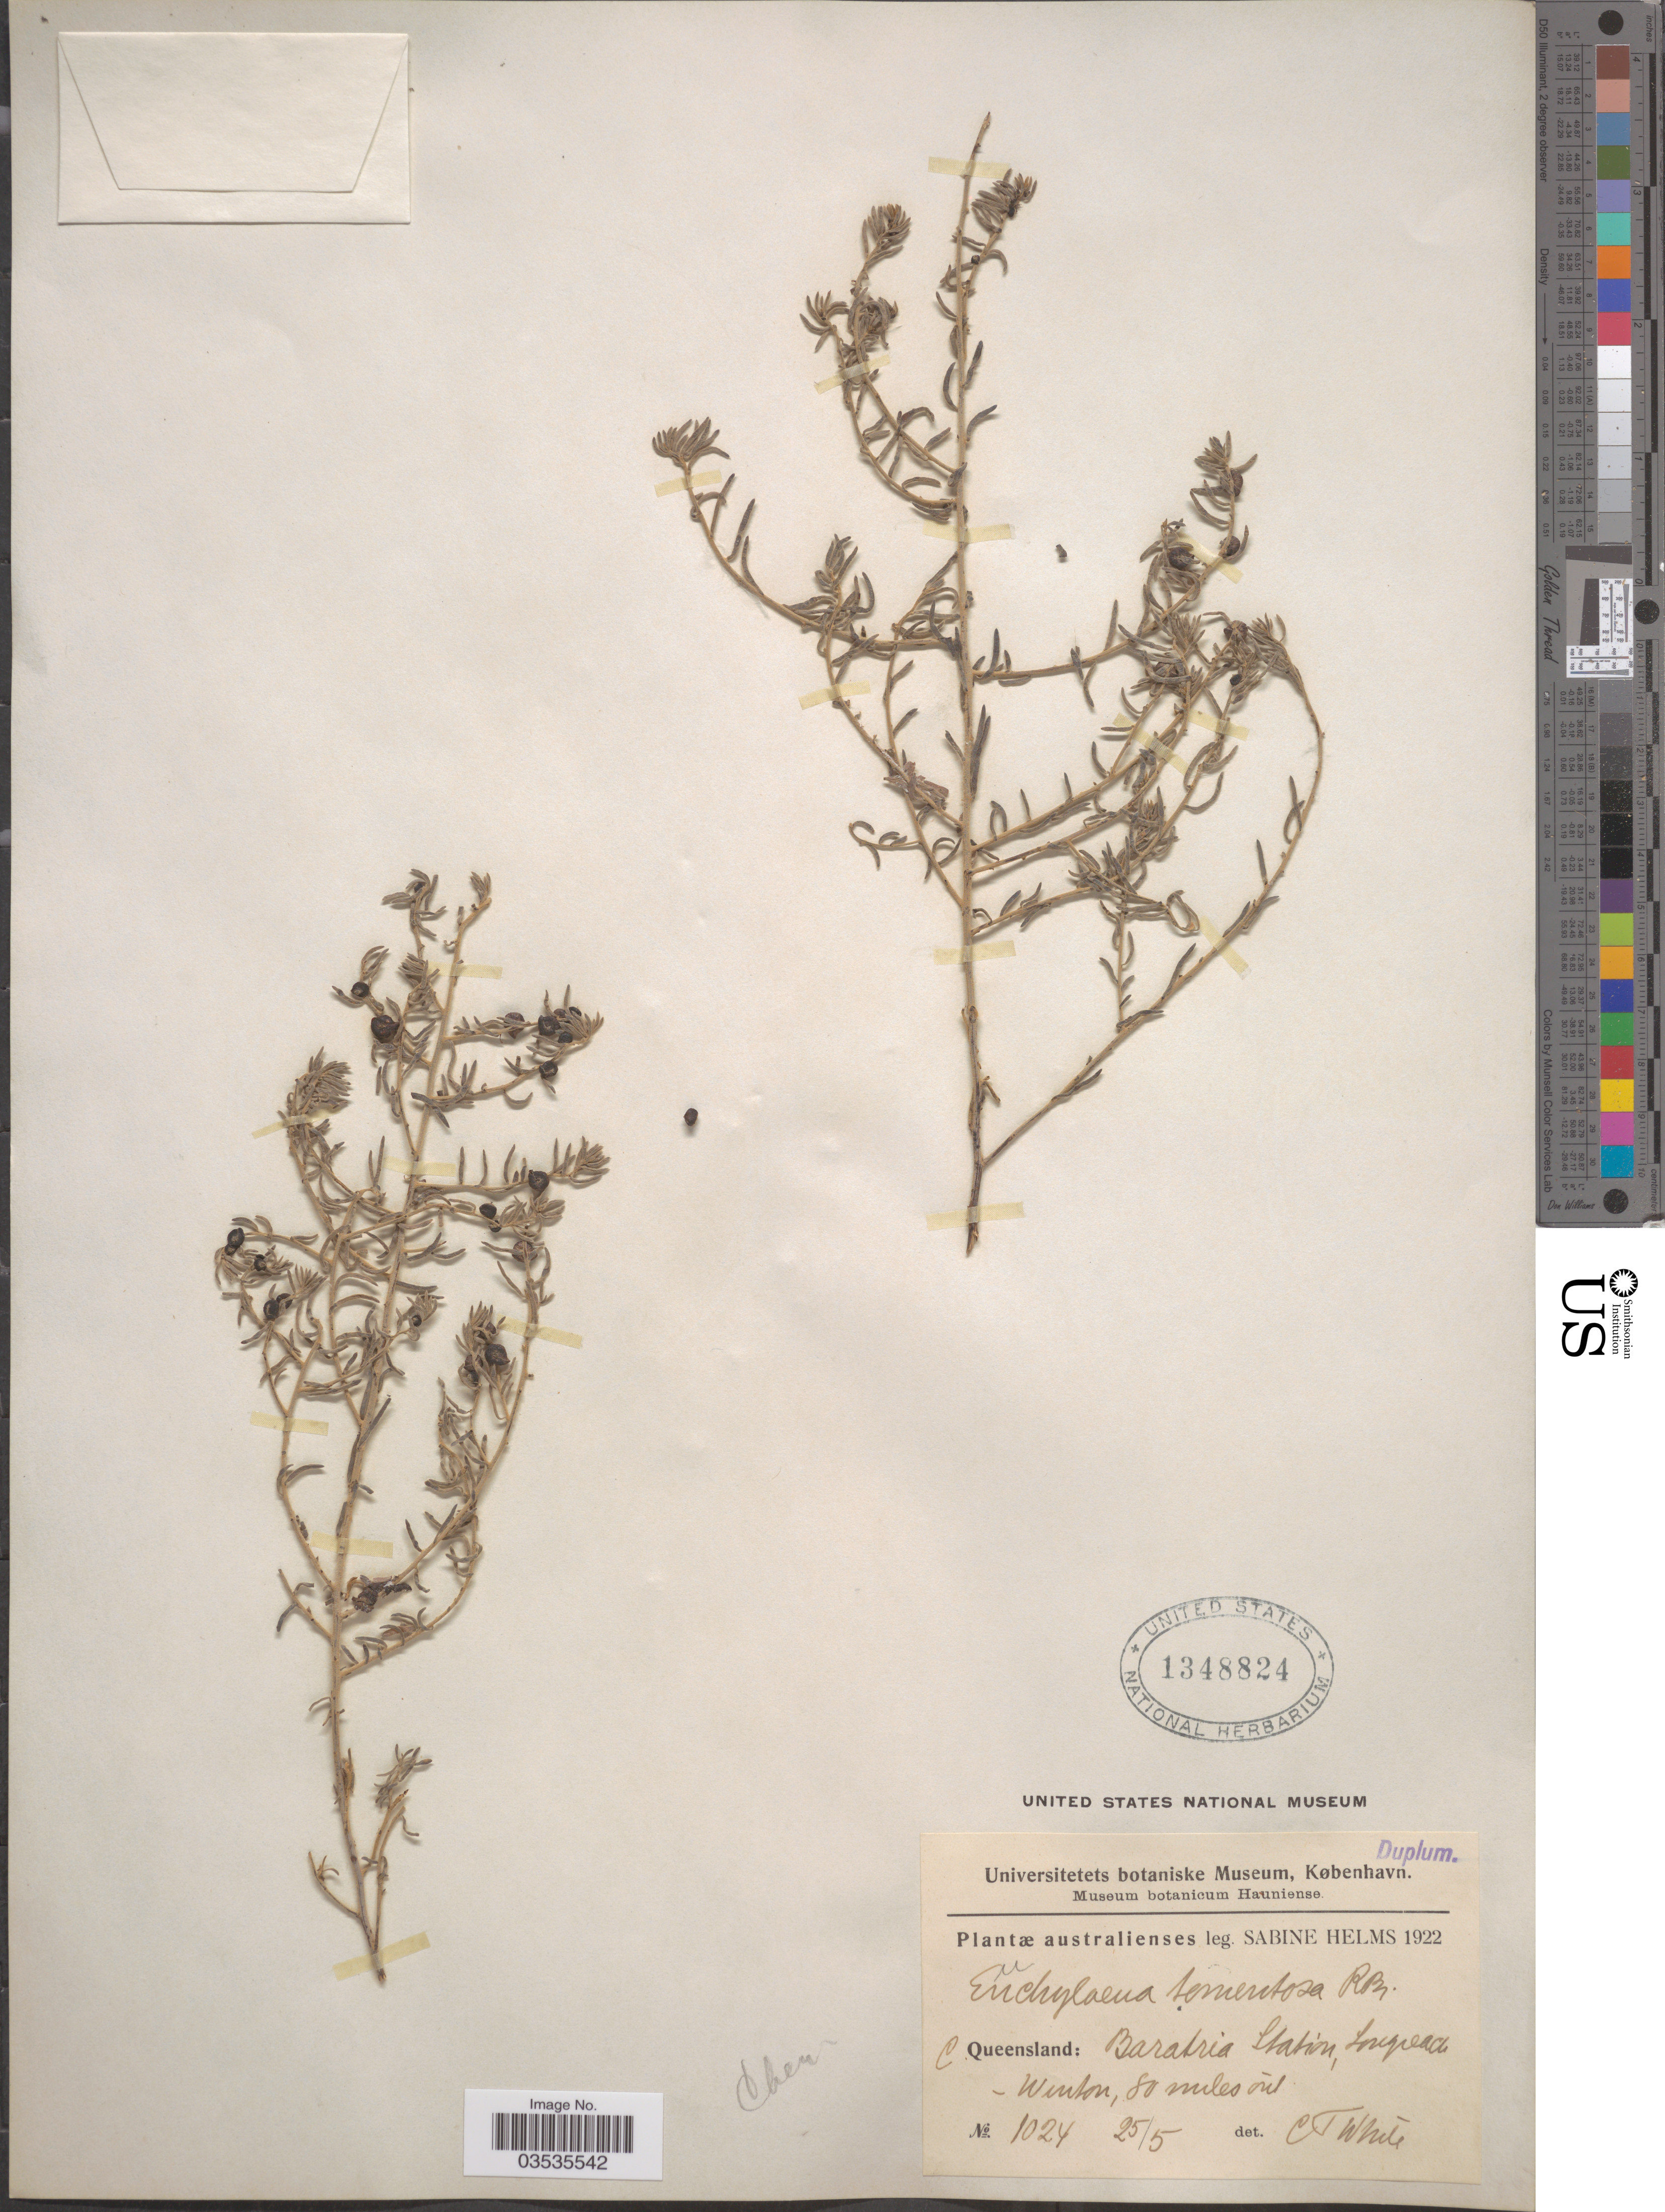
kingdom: Plantae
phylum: Tracheophyta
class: Magnoliopsida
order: Caryophyllales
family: Amaranthaceae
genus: Enchylaena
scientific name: Enchylaena tomentosa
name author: R. Br.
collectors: S. Helms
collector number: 1024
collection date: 1922-05-25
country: Australia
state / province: Queensland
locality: C. Queensland: Baratria Station, Longreach - Winton.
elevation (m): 80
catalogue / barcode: US 1348824